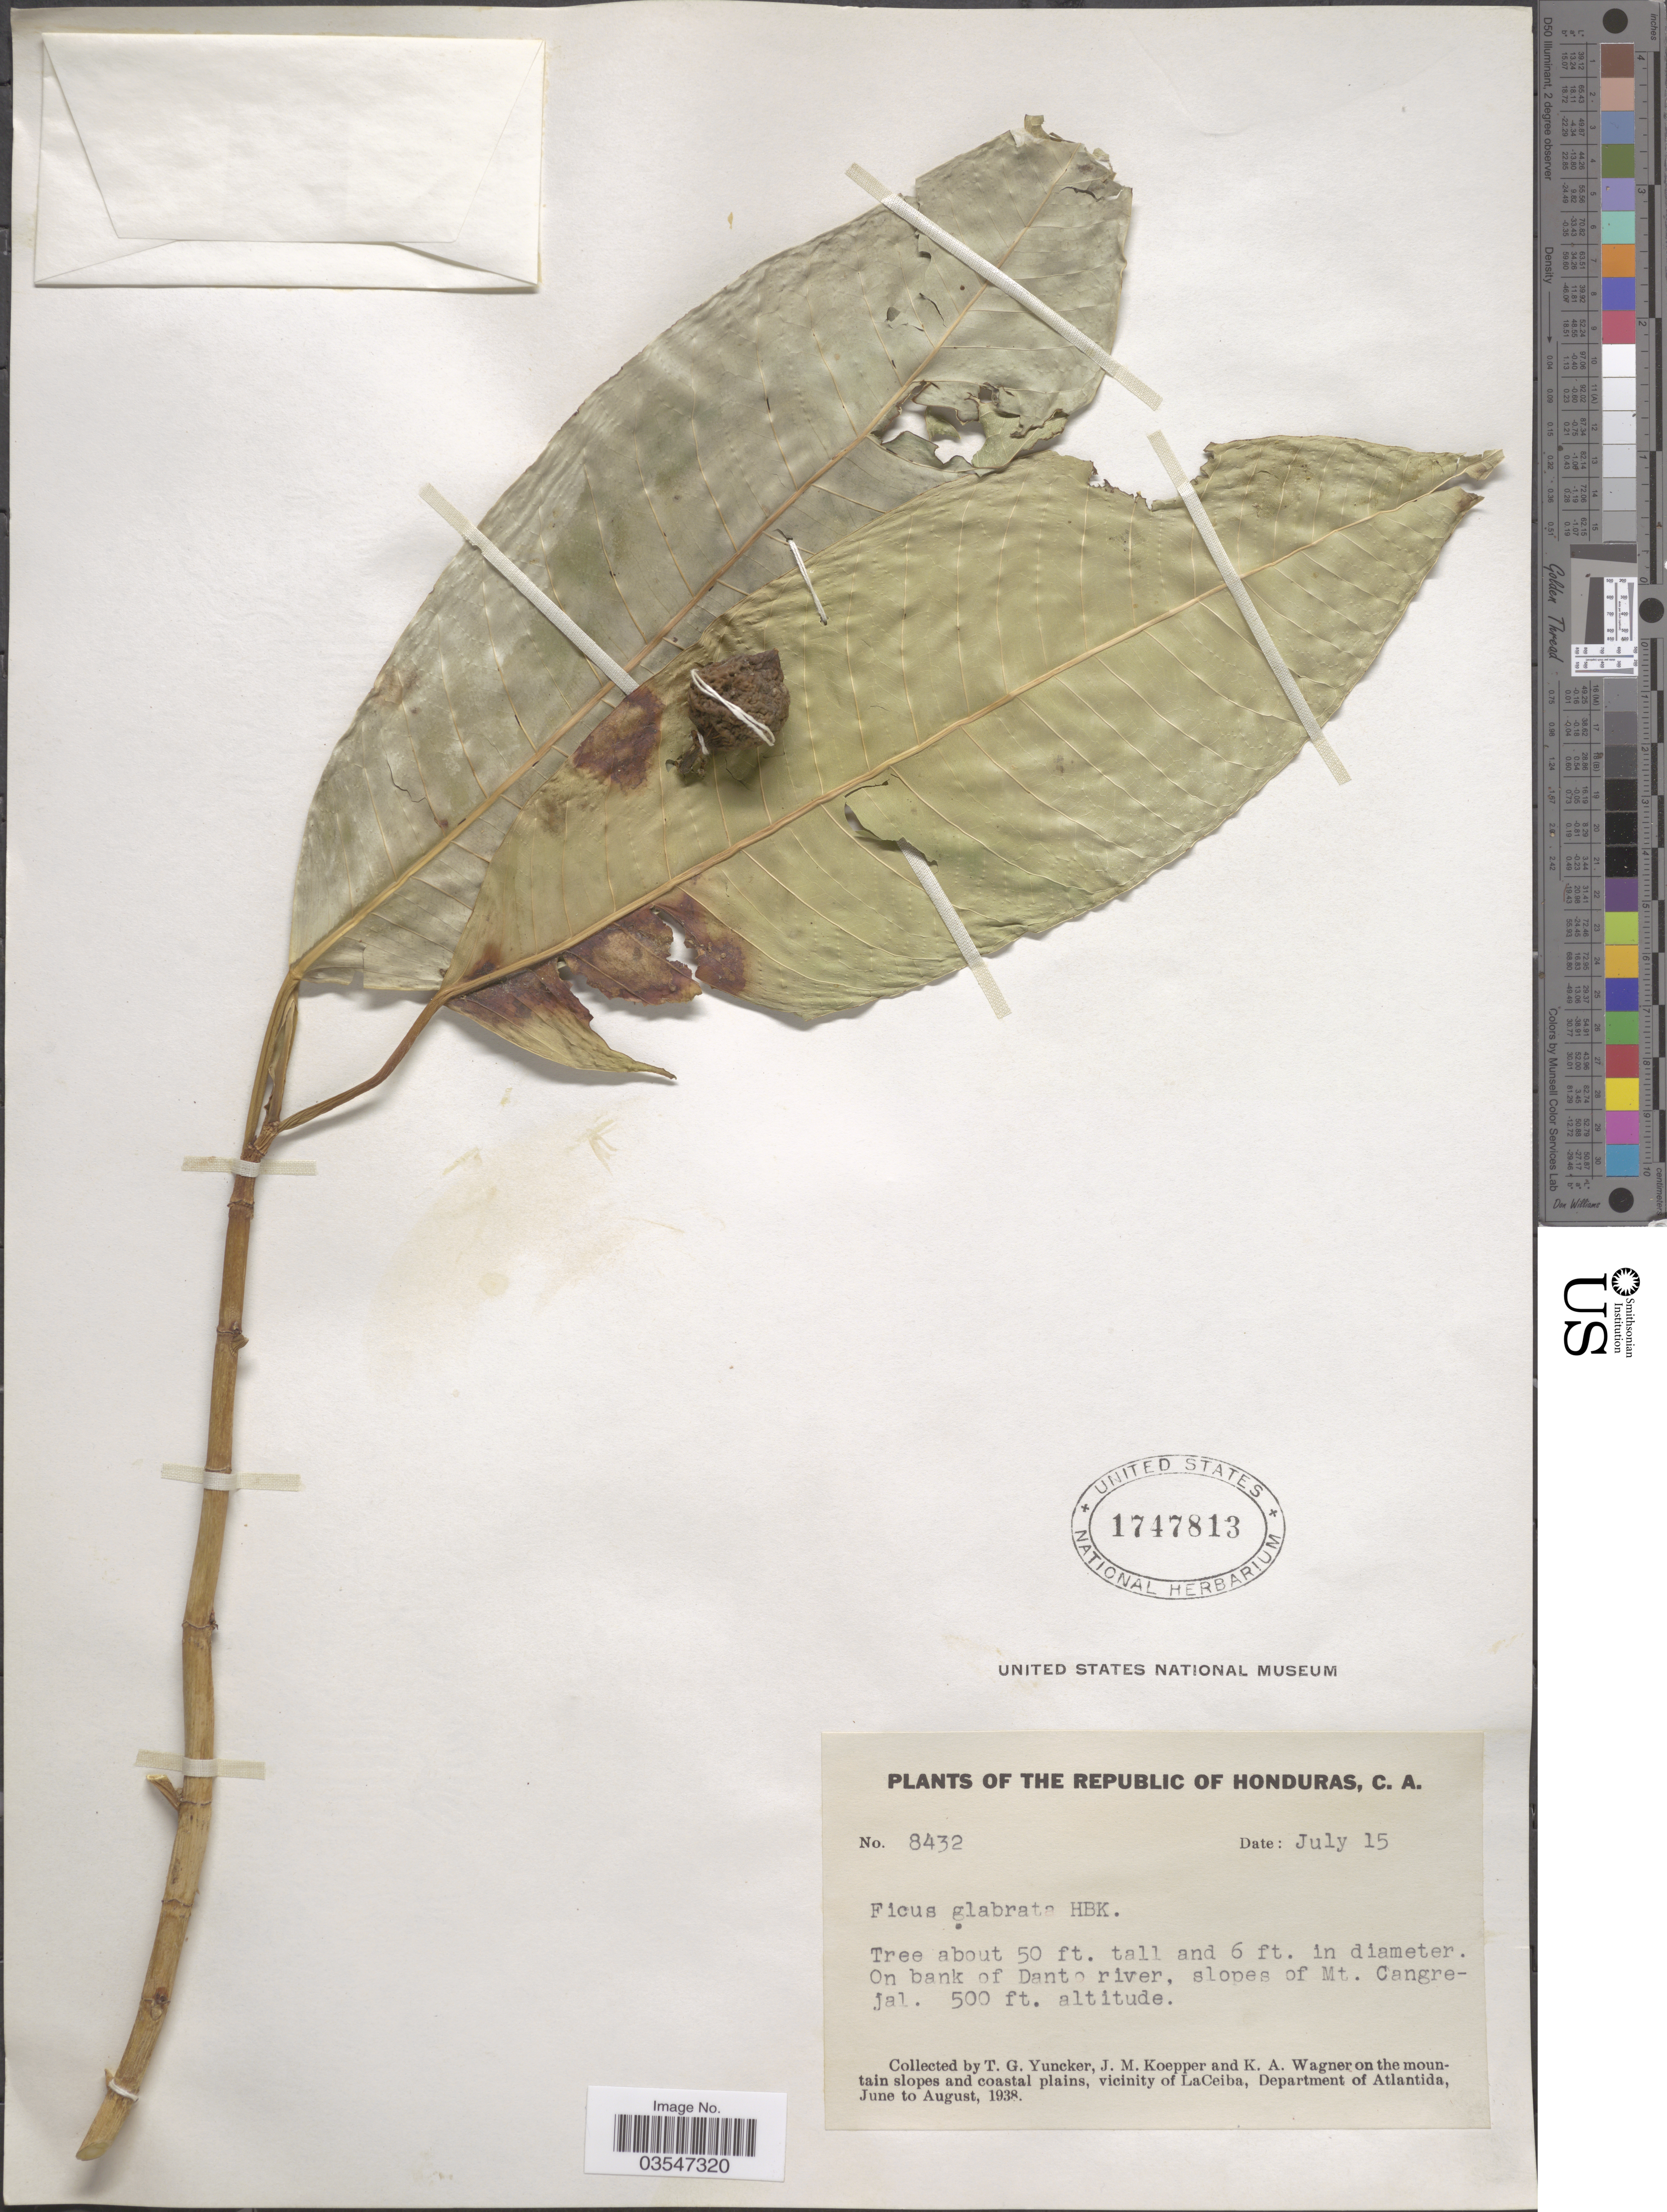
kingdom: Plantae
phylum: Tracheophyta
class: Magnoliopsida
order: Rosales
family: Moraceae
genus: Ficus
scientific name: Ficus insipida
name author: Willd.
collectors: T. G. Yuncker, J. M. Koepper & K. A. Wagner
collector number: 8432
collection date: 1938-07-15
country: Honduras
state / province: Atlantida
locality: On bank of Danto river, slopes of Mt. Cangrejal. On the mountain slopes and coastal plains, vicinity of LaCeiba, Department of Atlantida.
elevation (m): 152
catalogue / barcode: US 1747813